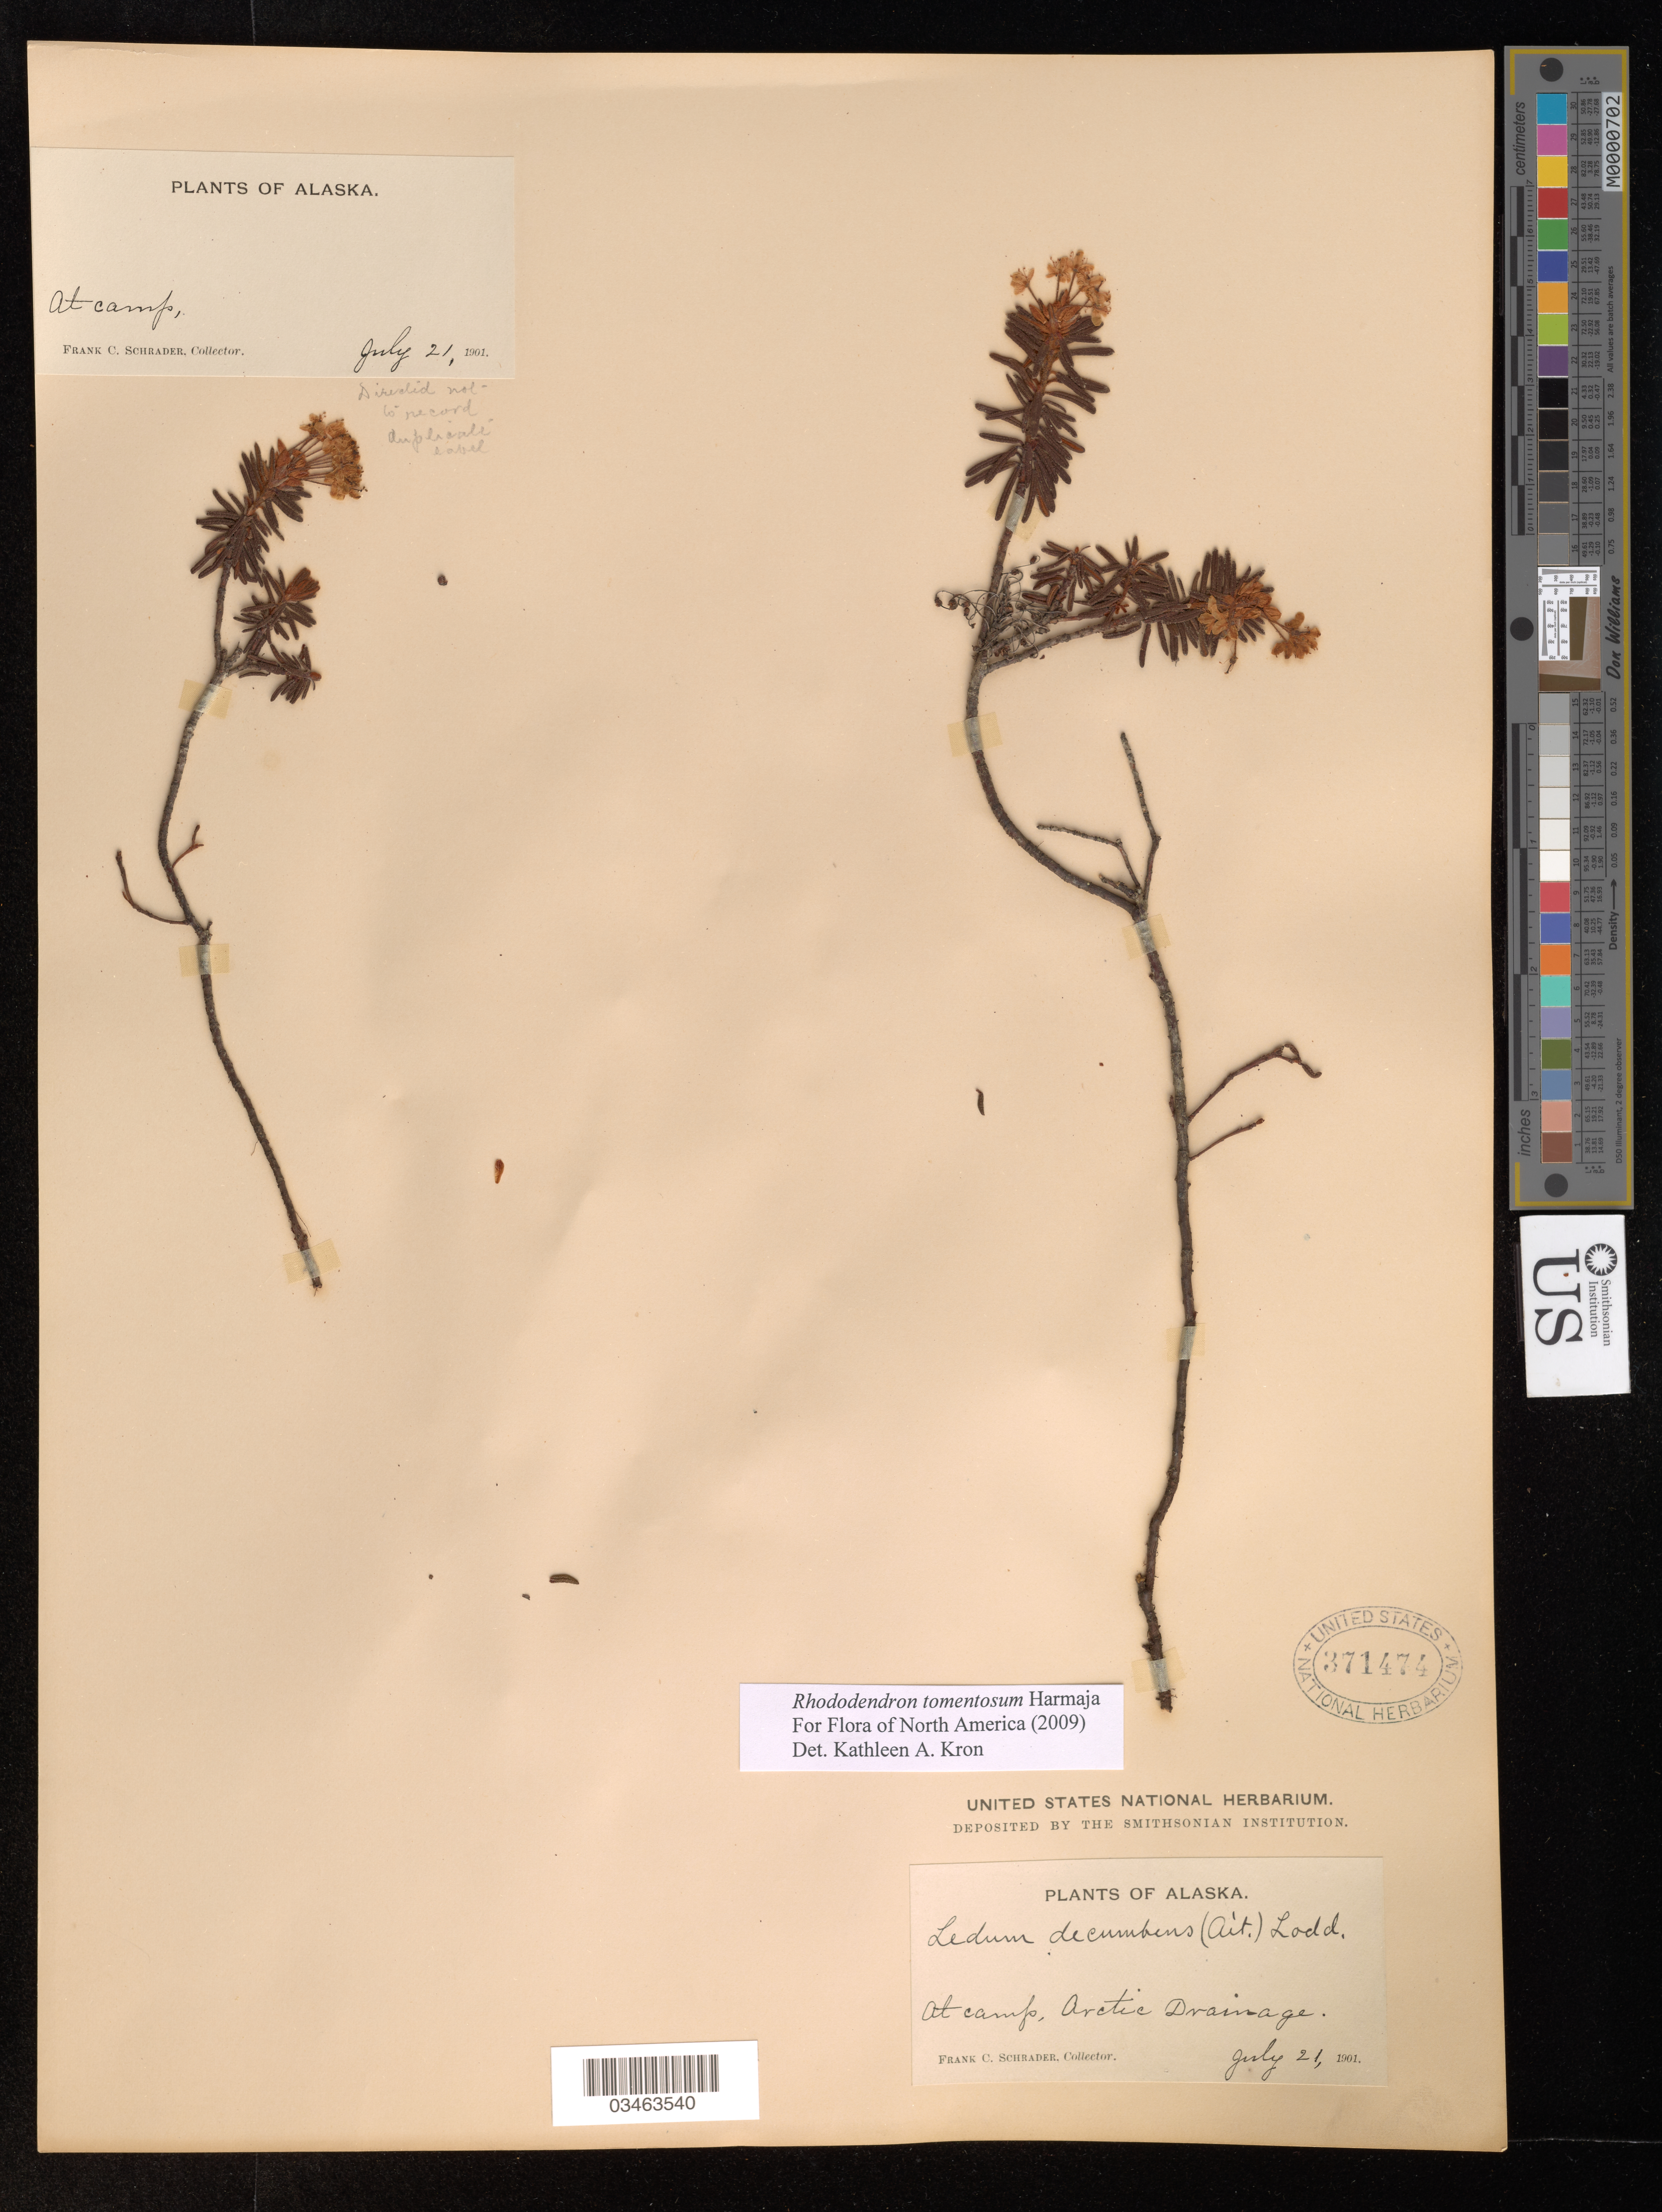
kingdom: Plantae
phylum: Tracheophyta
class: Magnoliopsida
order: Ericales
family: Ericaceae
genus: Rhododendron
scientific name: Rhododendron tomentosum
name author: Harmaja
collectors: F. C. Schrader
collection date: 1901-07-21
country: United States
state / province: Alaska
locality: At camp, Arctic Drainage.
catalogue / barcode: US 371474